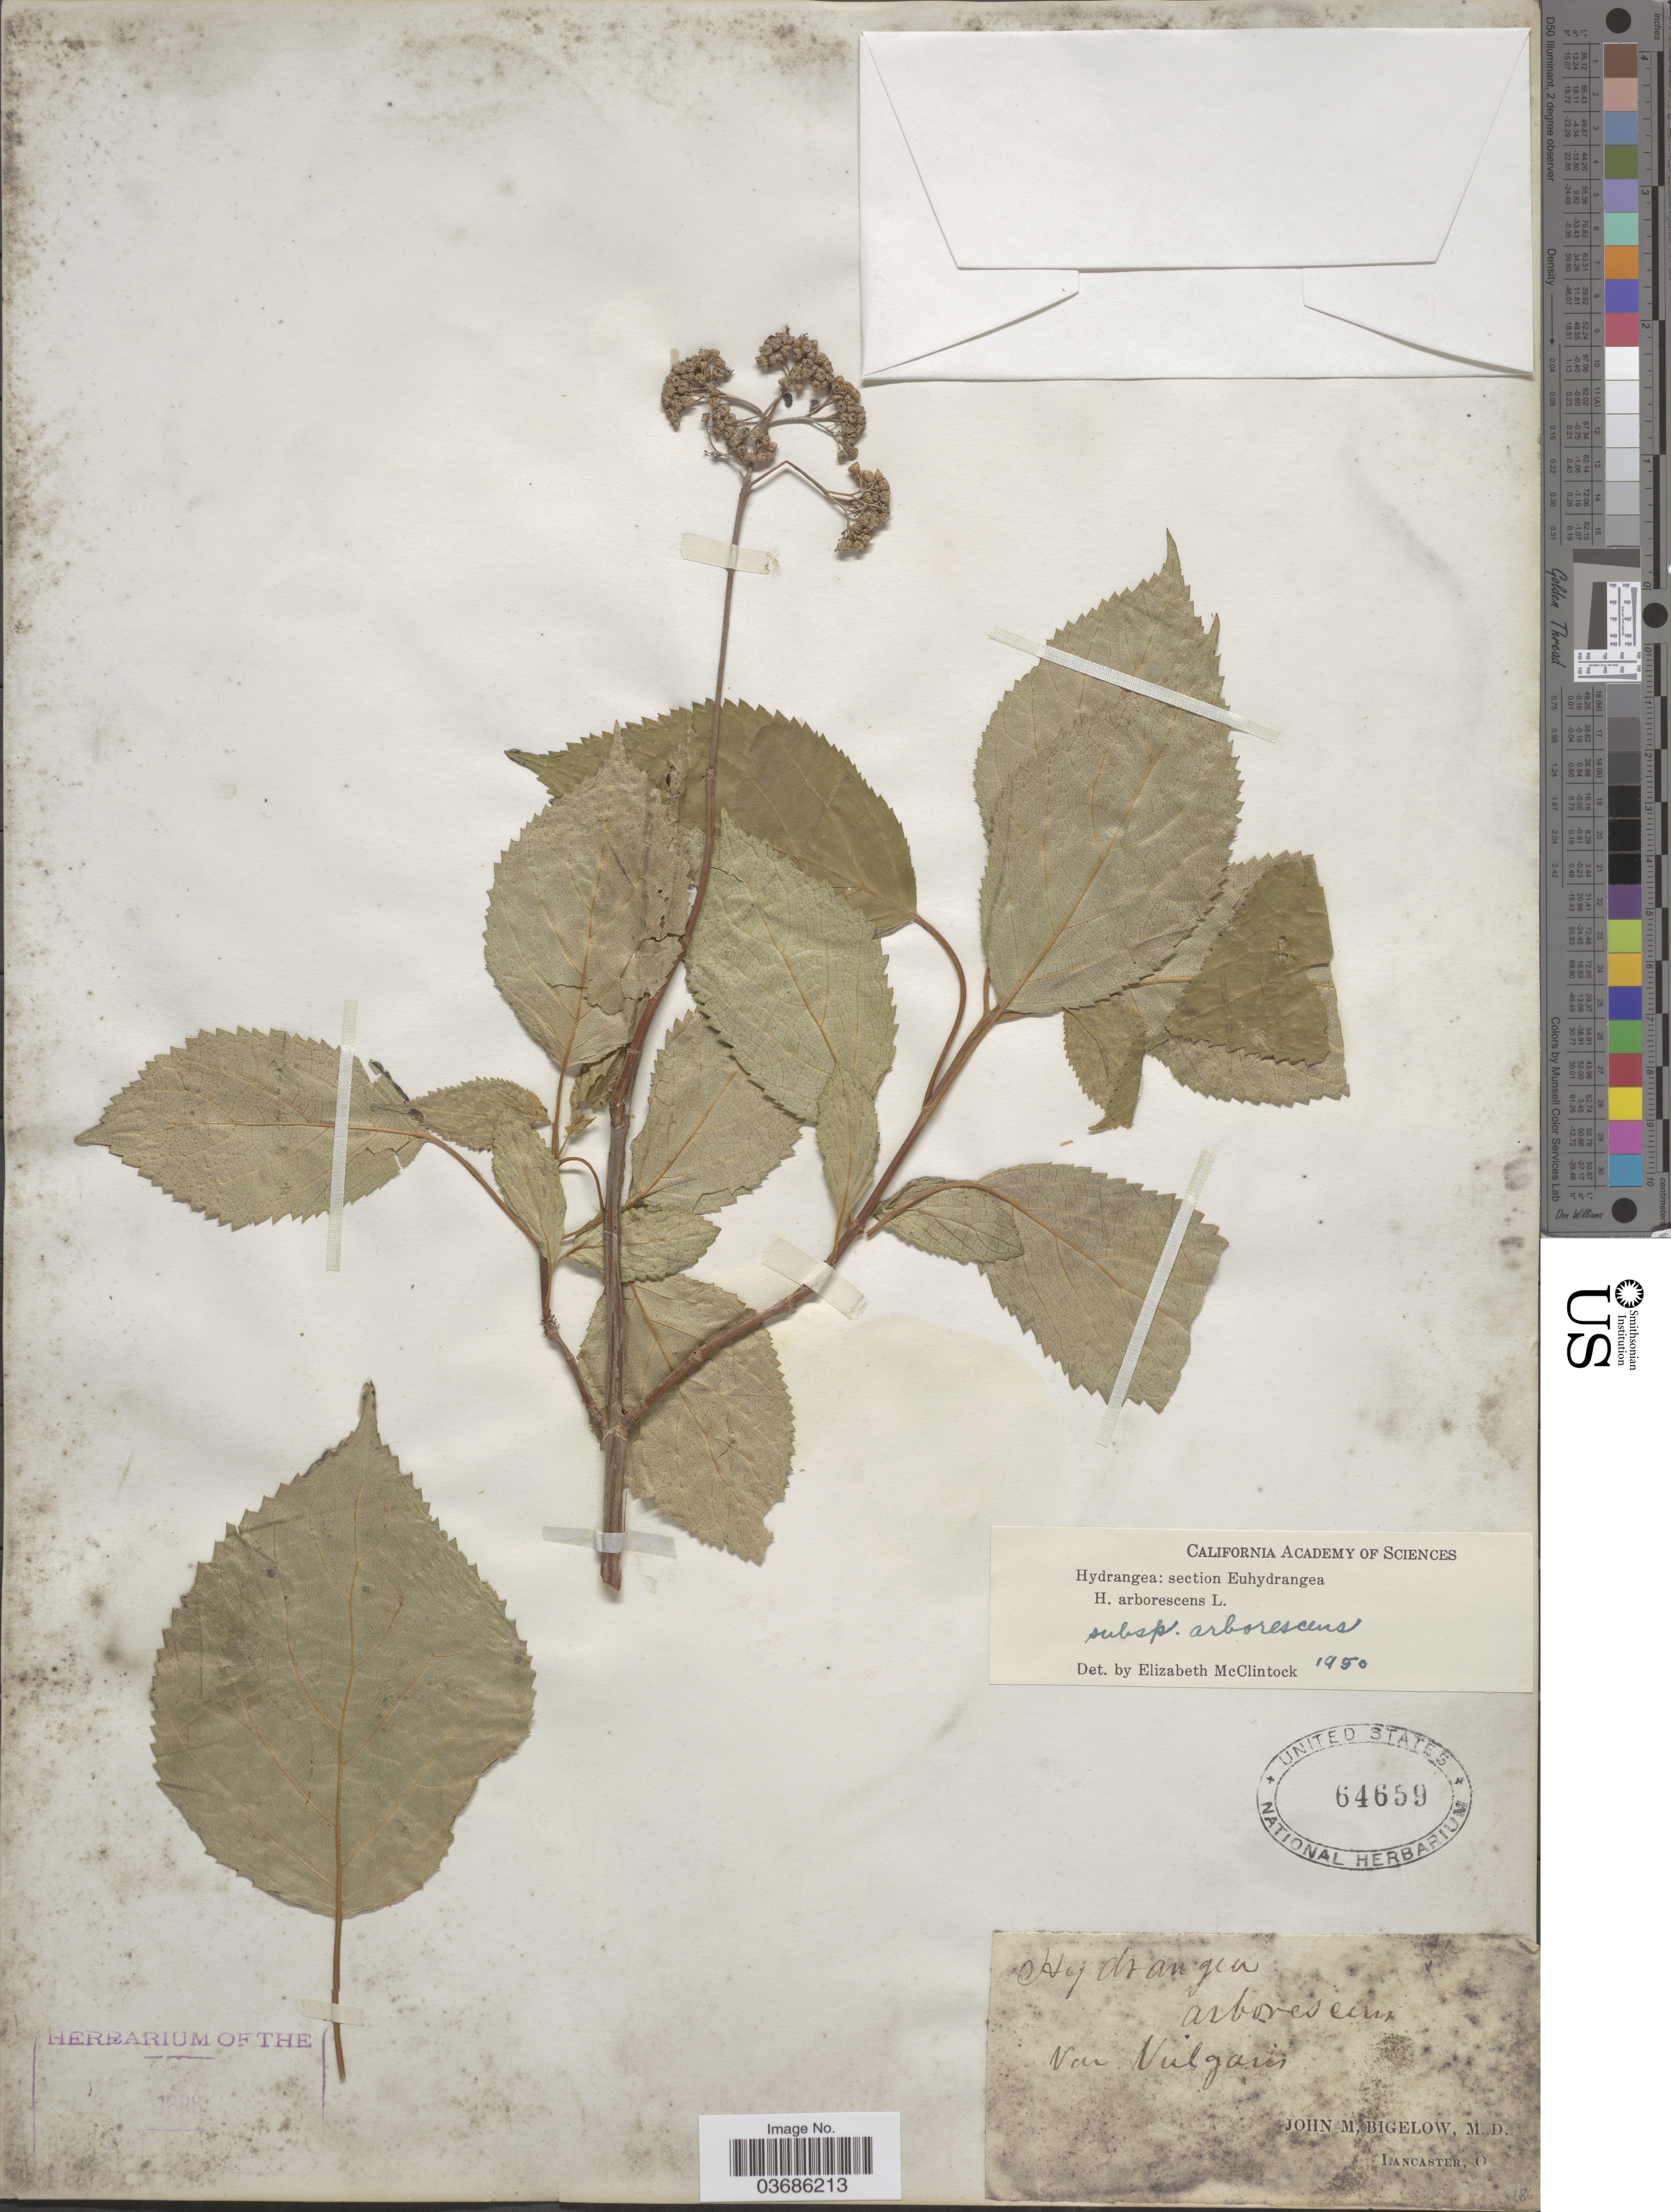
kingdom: Plantae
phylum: Tracheophyta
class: Magnoliopsida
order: Cornales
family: Hydrangeaceae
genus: Hydrangea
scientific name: Hydrangea arborescens subsp. arborescens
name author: L.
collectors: J. M. Bigelow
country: United States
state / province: Ohio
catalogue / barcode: US 64659